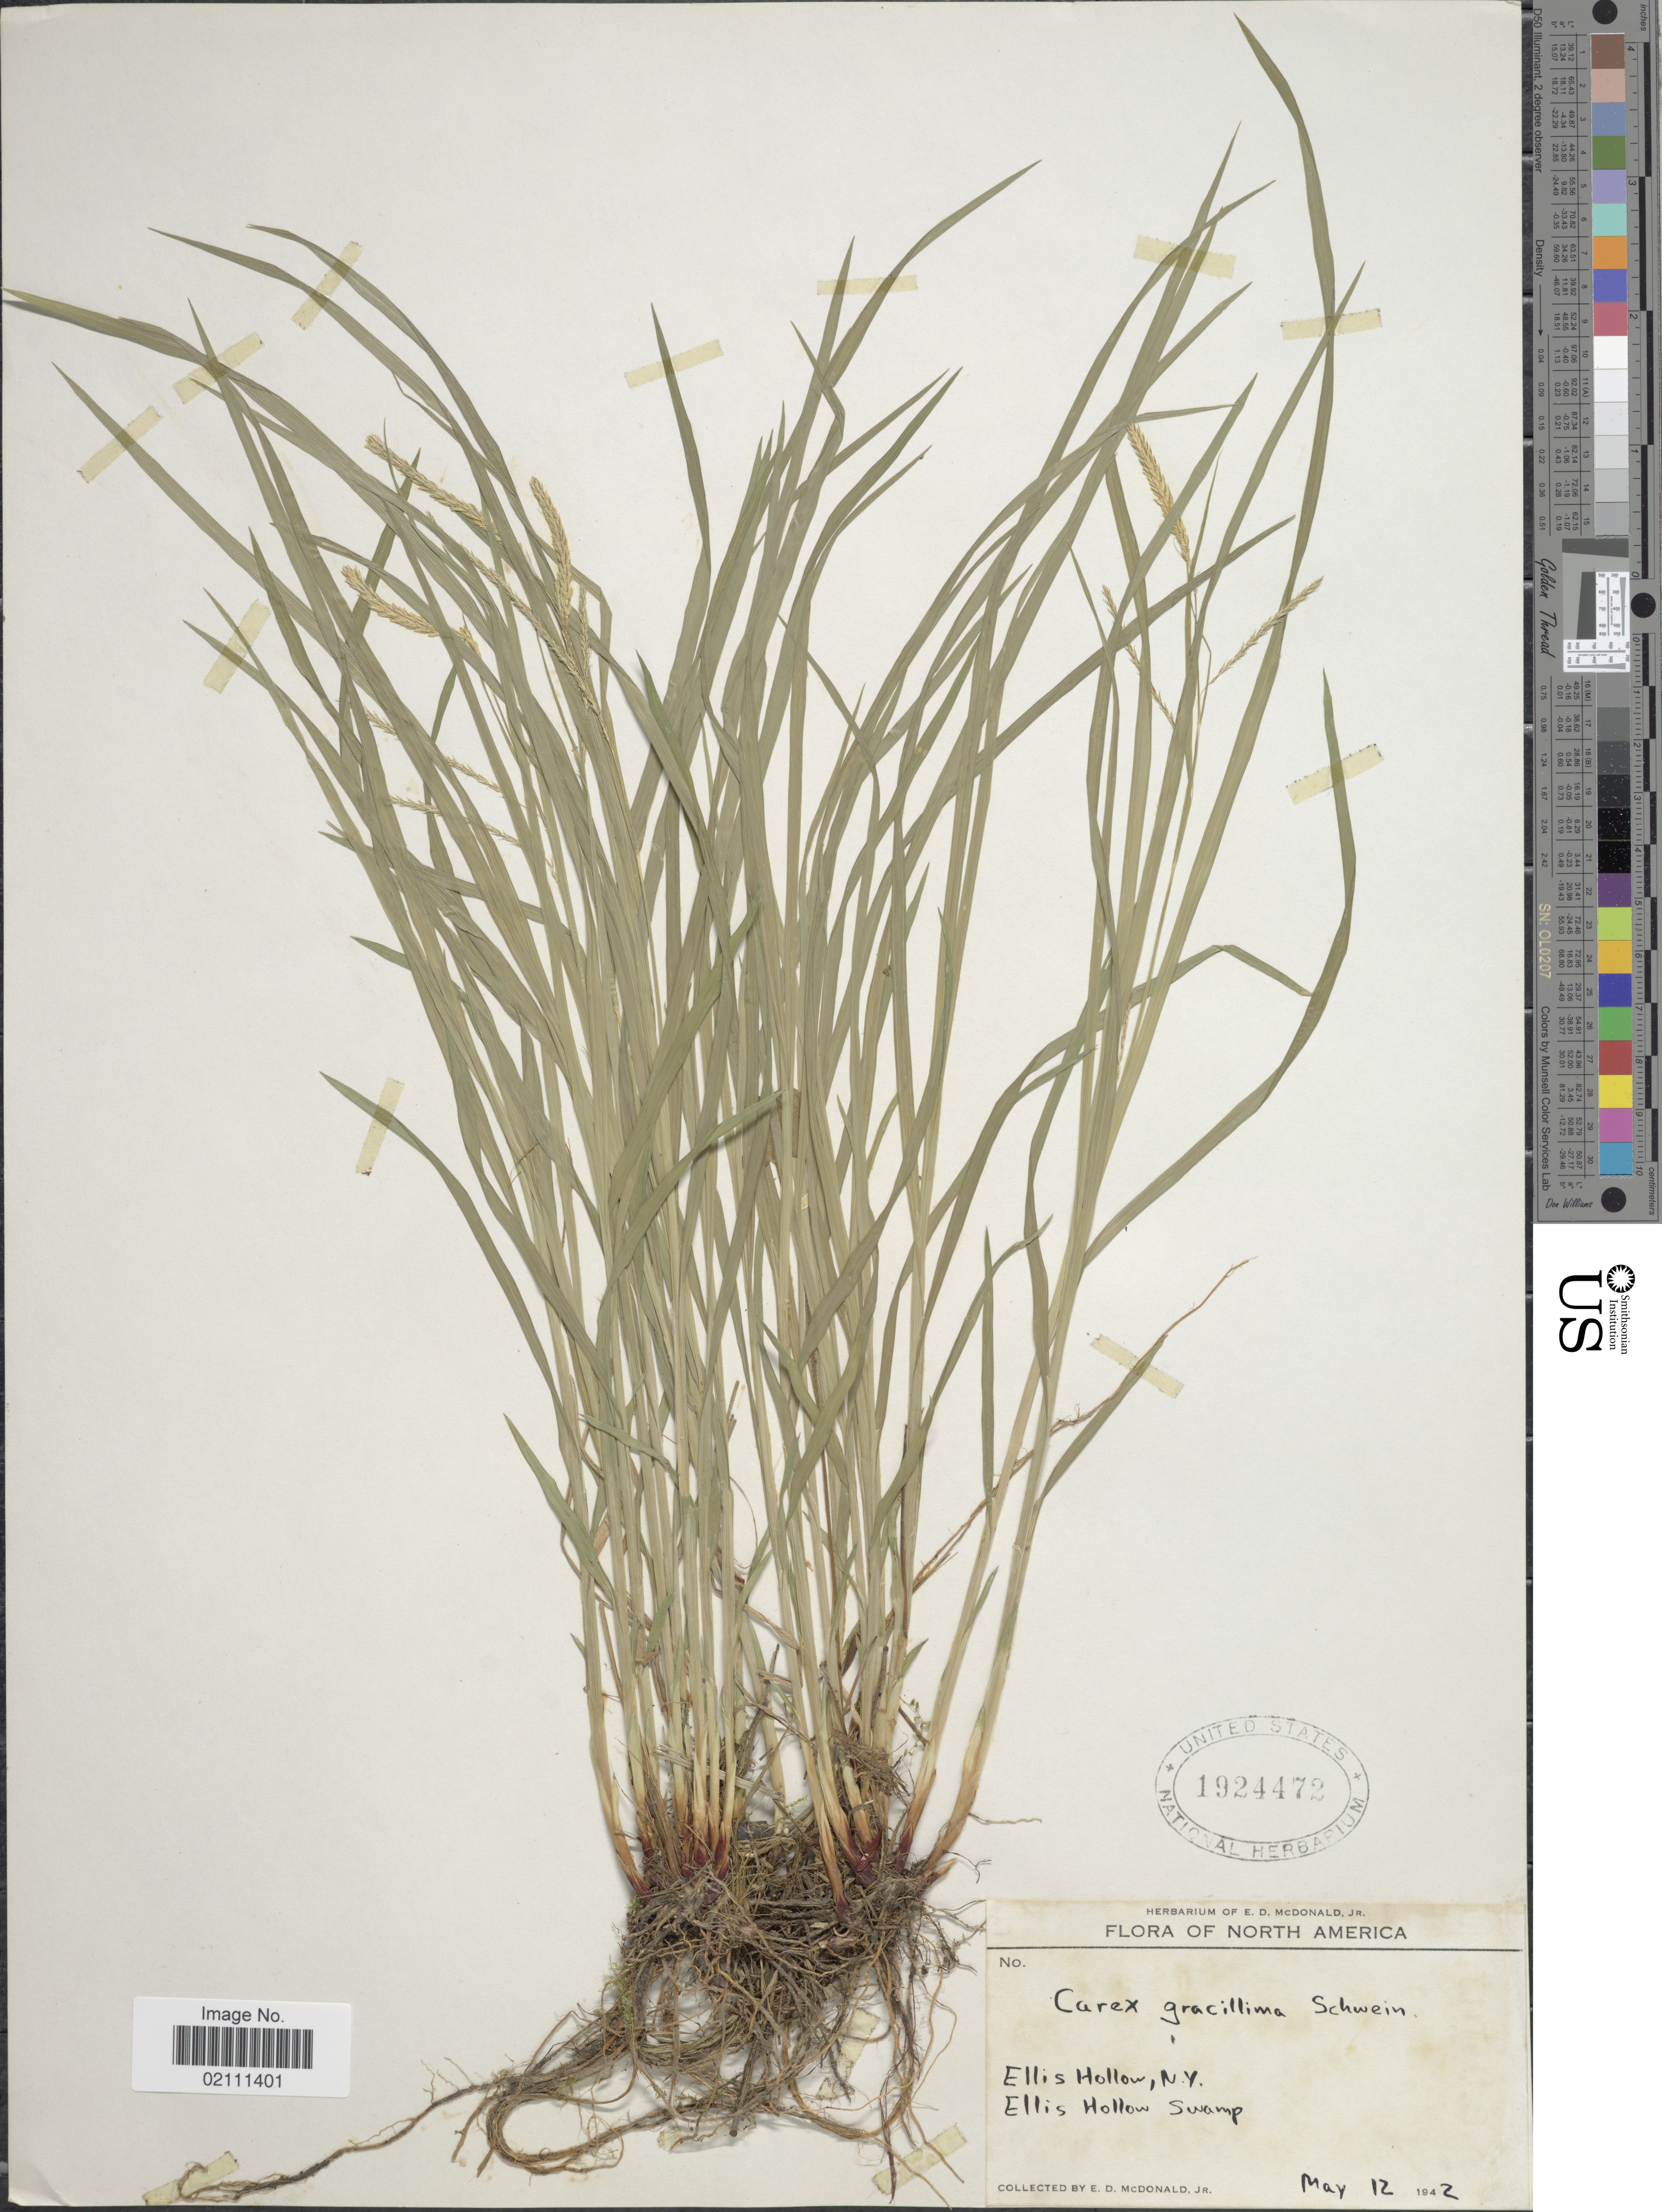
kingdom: Plantae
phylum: Tracheophyta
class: Liliopsida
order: Poales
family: Cyperaceae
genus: Carex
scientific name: Carex gracillima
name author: Schwein.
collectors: E. D. McDonald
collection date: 1942-05-12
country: United States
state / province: New York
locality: Ellis Hollow, Ellis Hollow Swamp.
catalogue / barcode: US 1924472